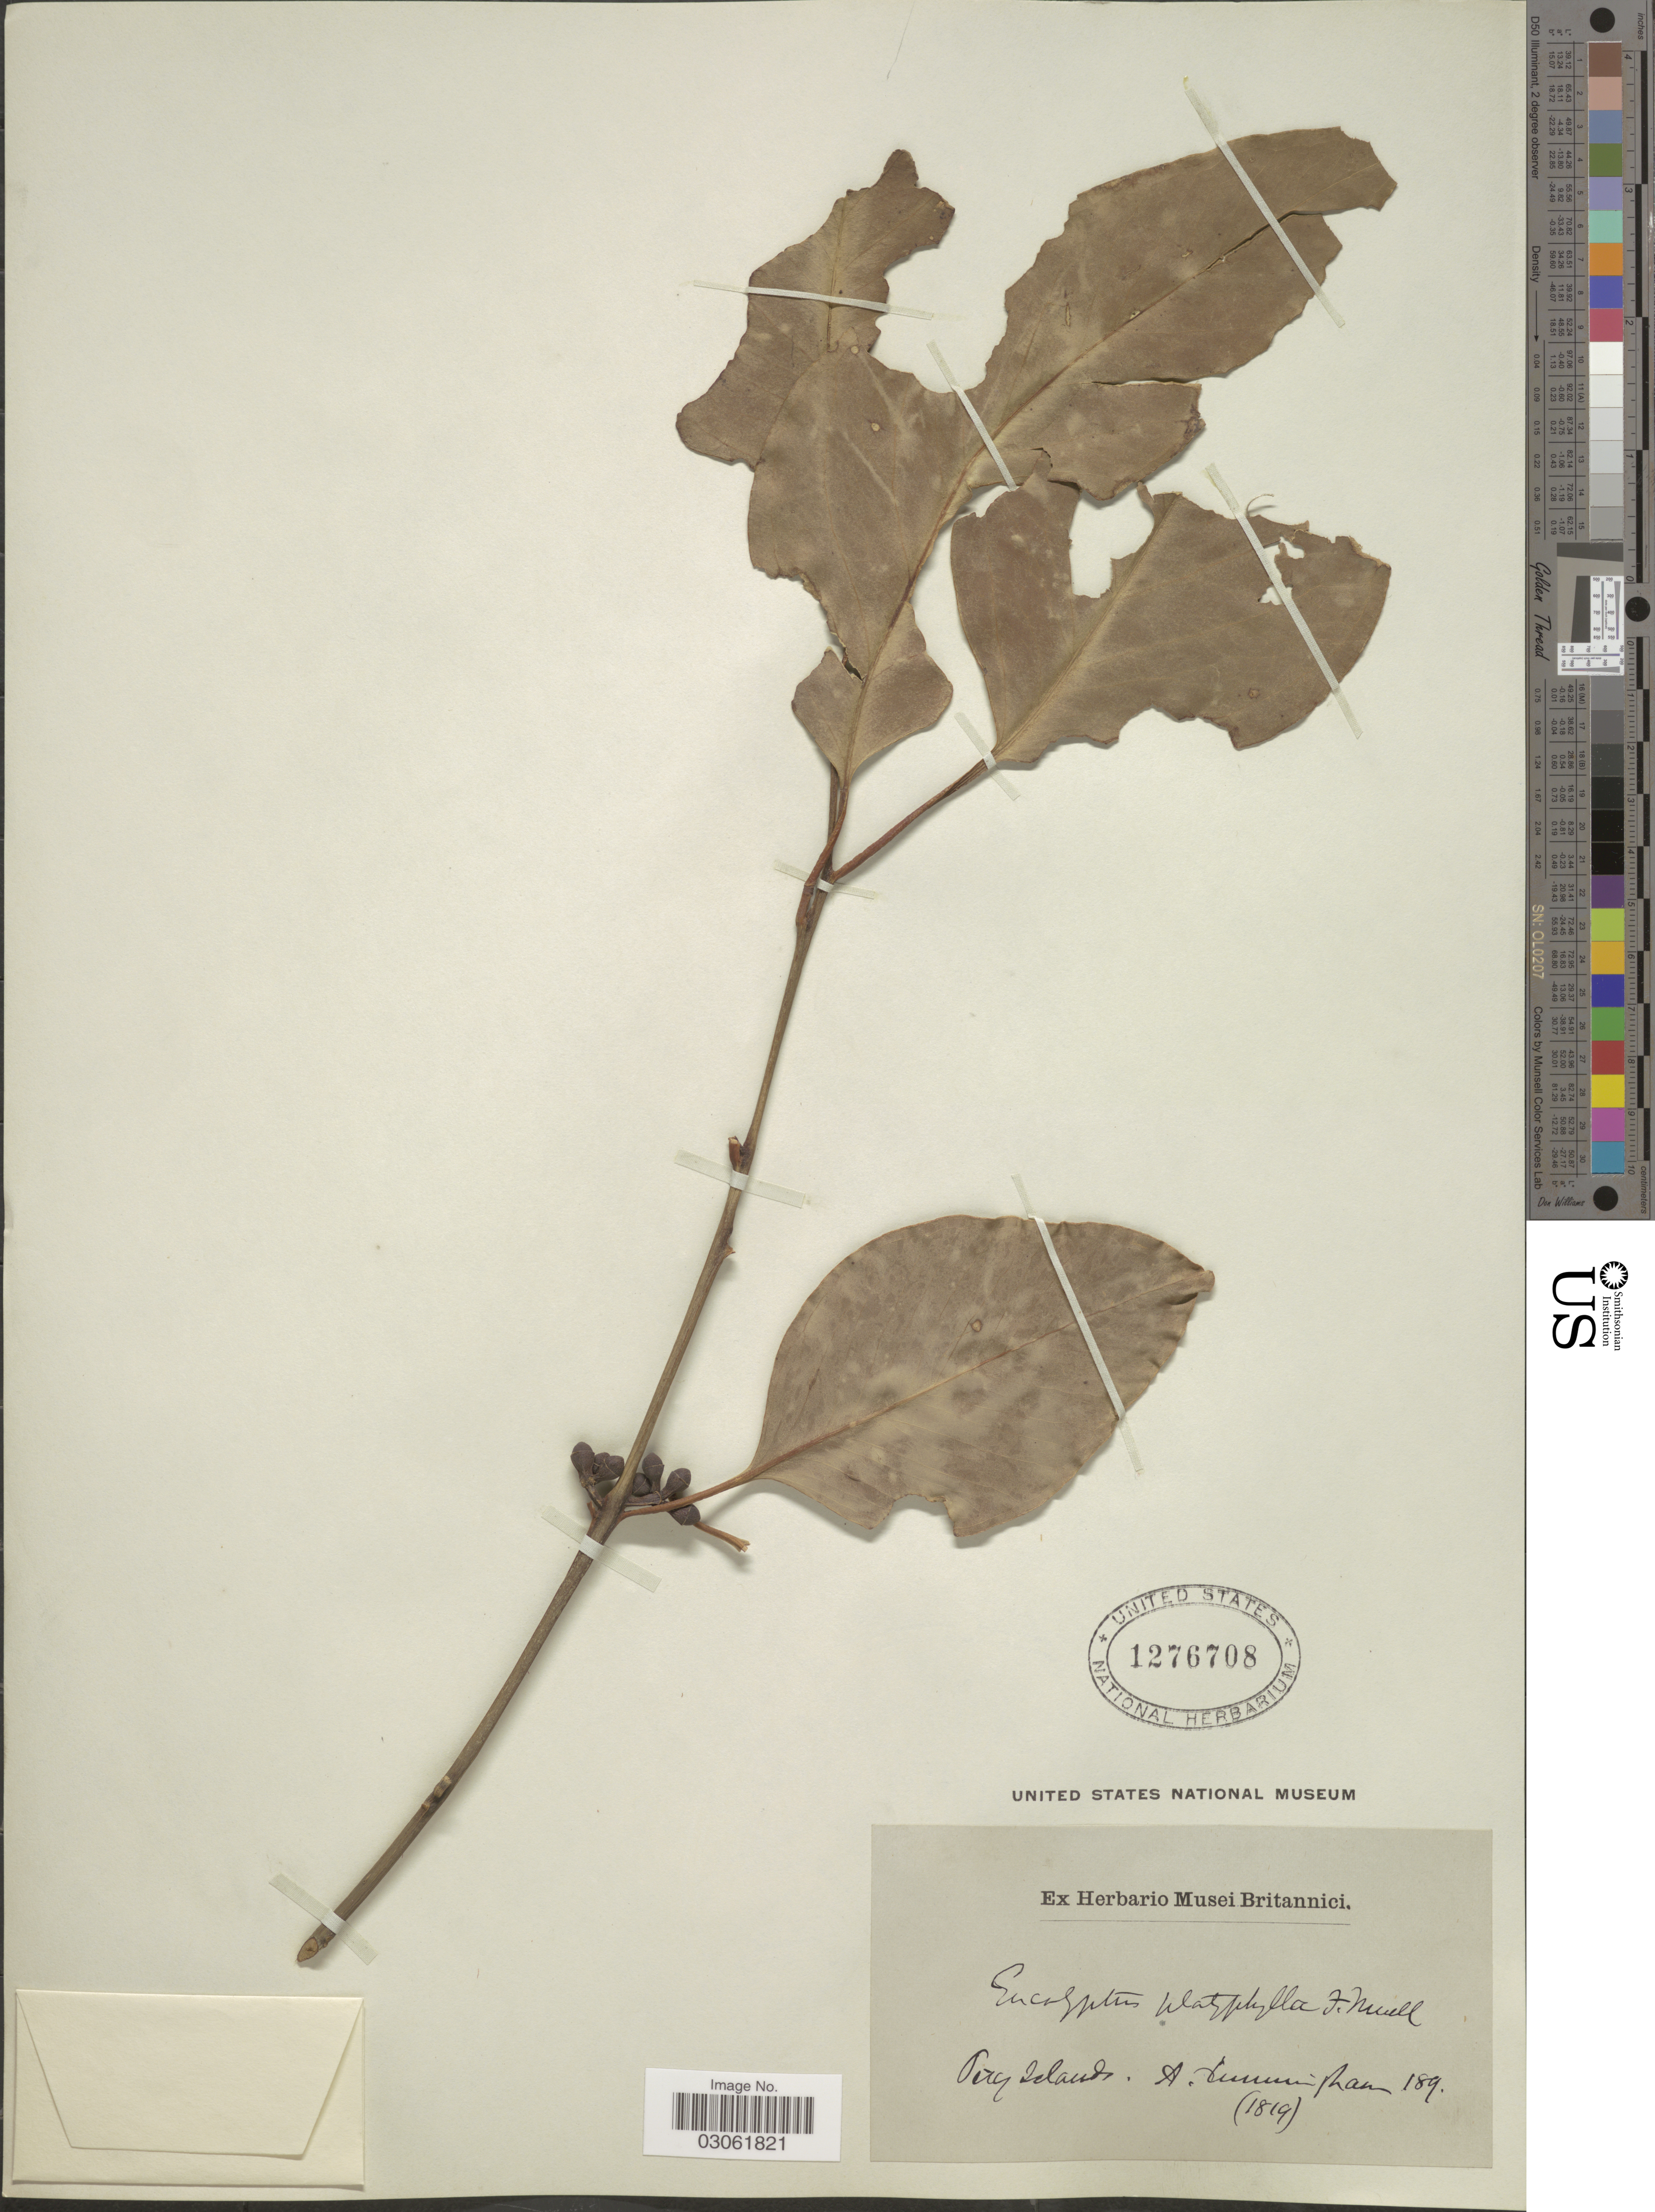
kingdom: Plantae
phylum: Tracheophyta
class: Magnoliopsida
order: Myrtales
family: Myrtaceae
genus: Eucalyptus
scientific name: Eucalyptus platyphylla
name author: F. Muell.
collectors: A. Cunningham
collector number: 189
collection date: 1819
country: Australia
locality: Percy Islands.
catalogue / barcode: US 1276708